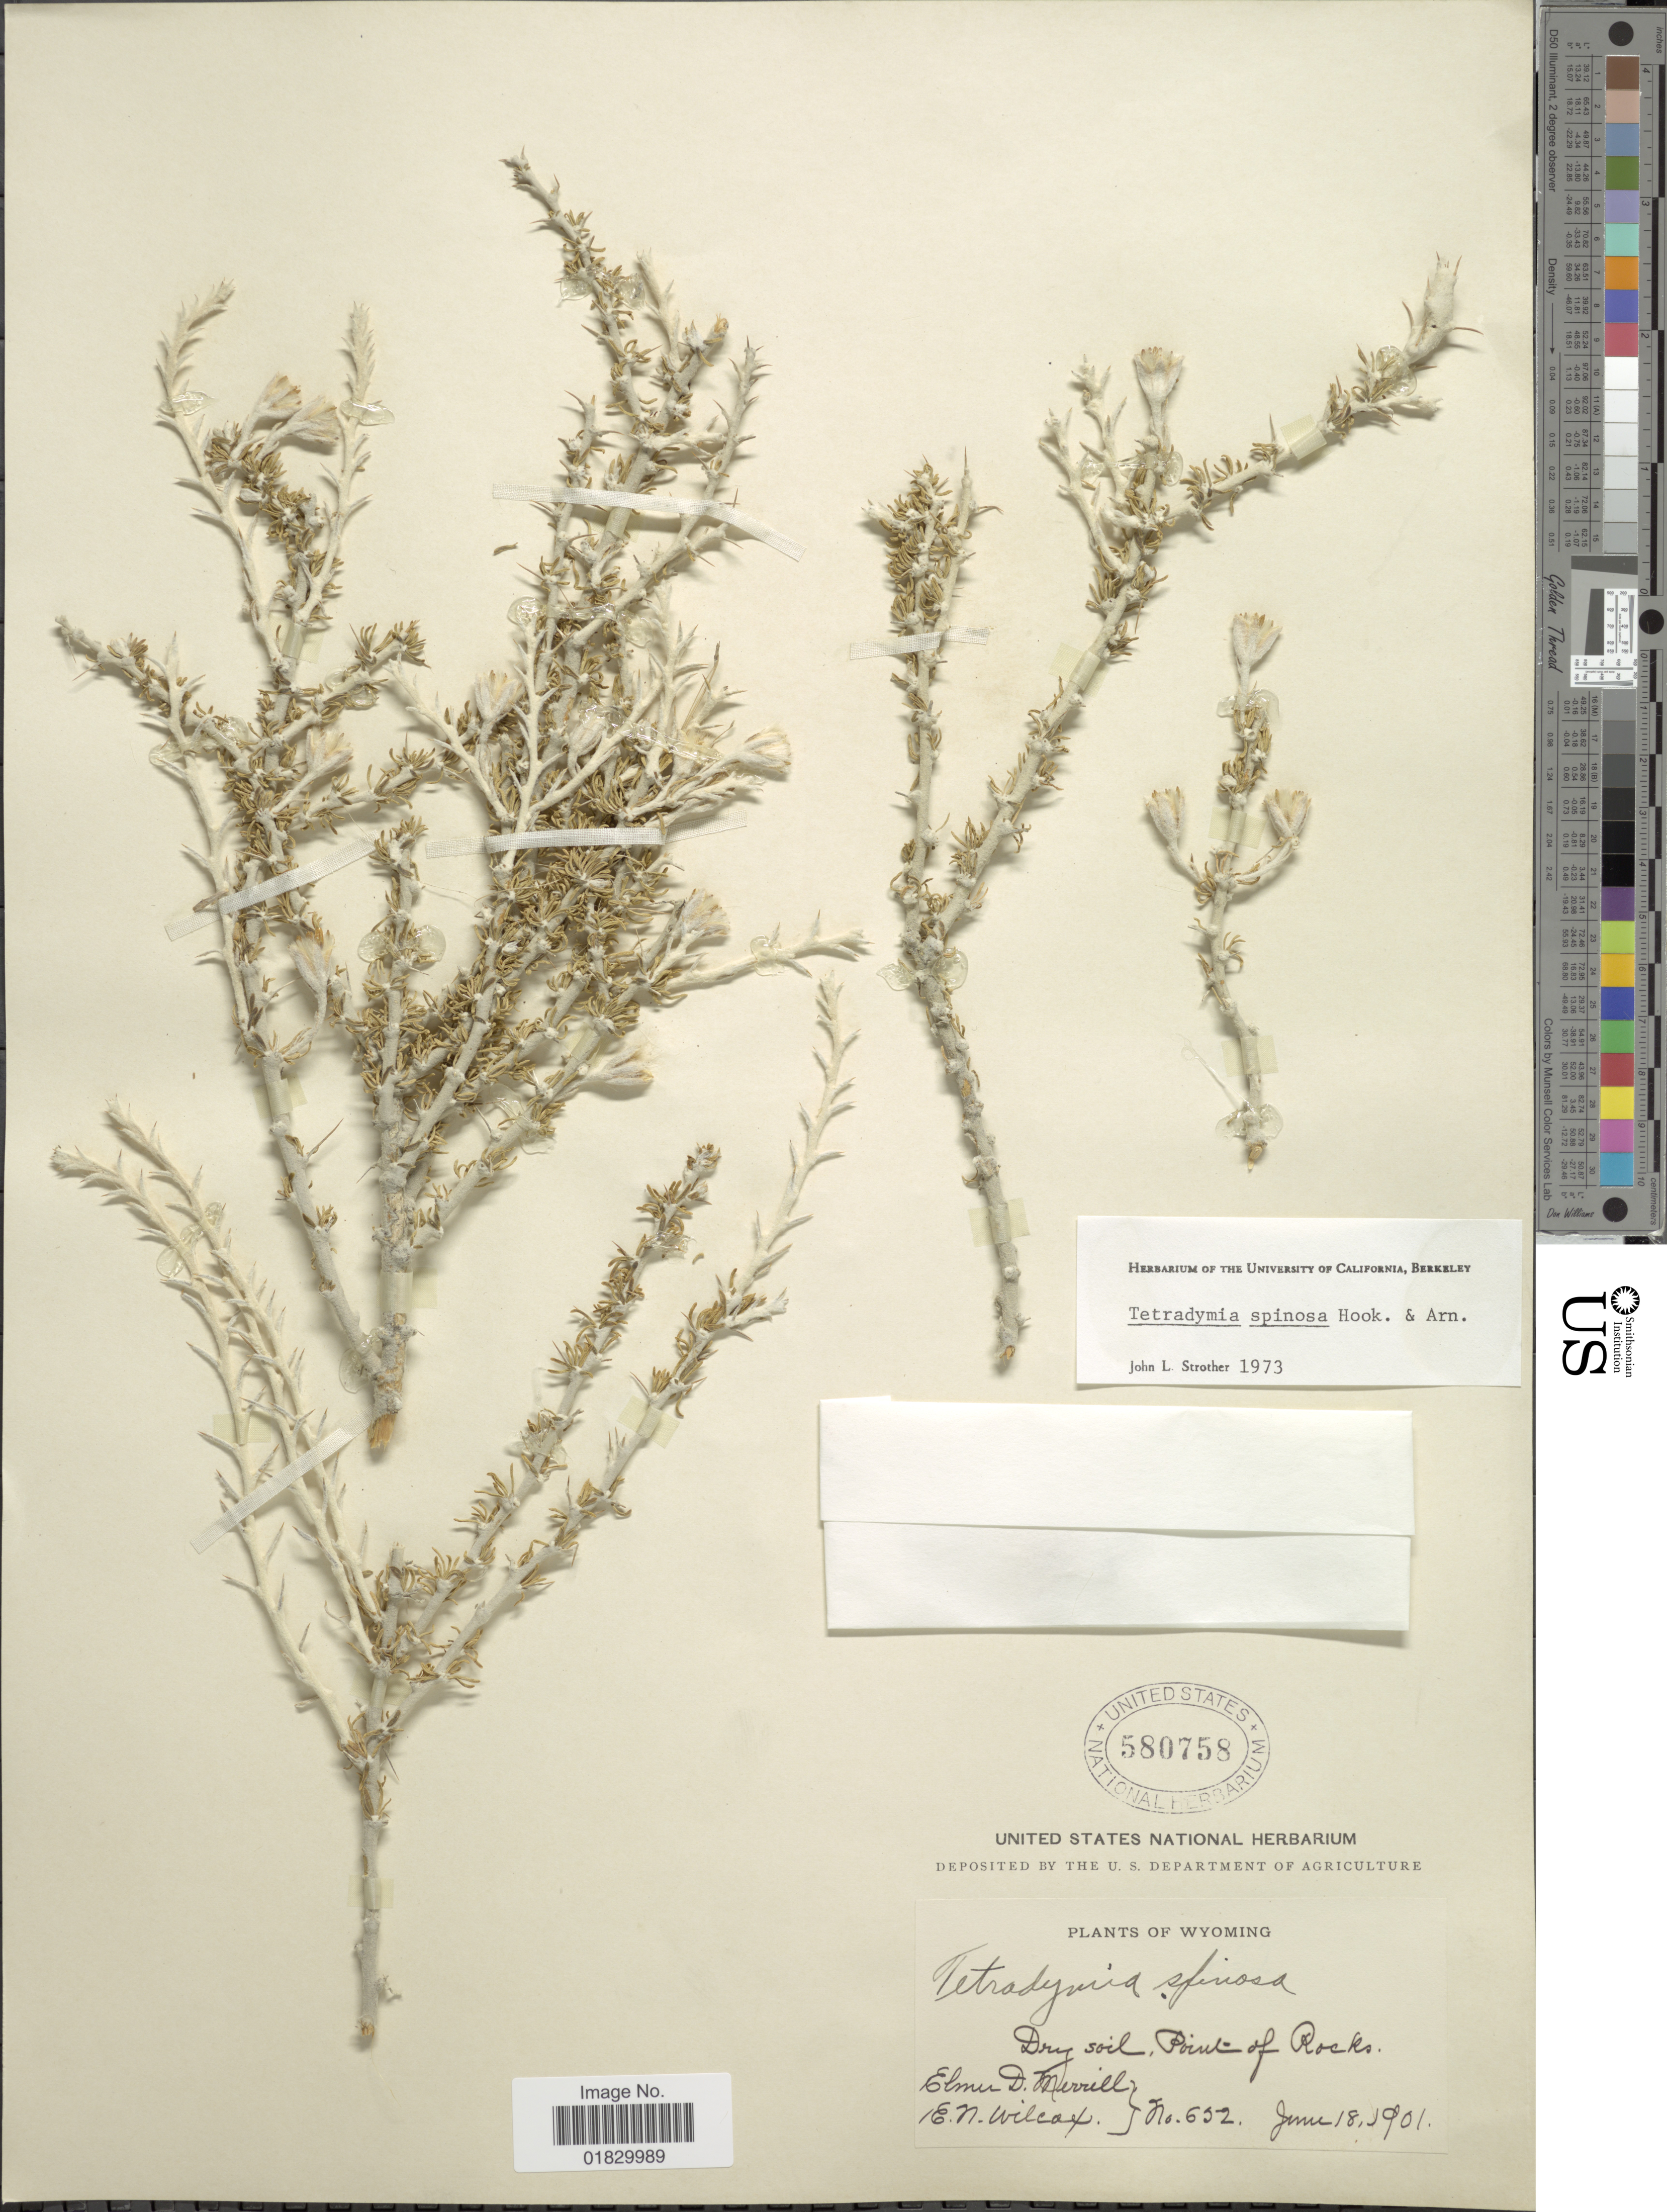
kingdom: Plantae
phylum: Tracheophyta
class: Magnoliopsida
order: Asterales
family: Asteraceae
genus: Tetradymia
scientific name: Tetradymia spinosa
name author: Hook. & Arn.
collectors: E. D. Merrill & E. Wilcox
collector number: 652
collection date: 1901-06-18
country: United States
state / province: Wyoming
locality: Dry soil, Point of Rocks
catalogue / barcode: US 580758